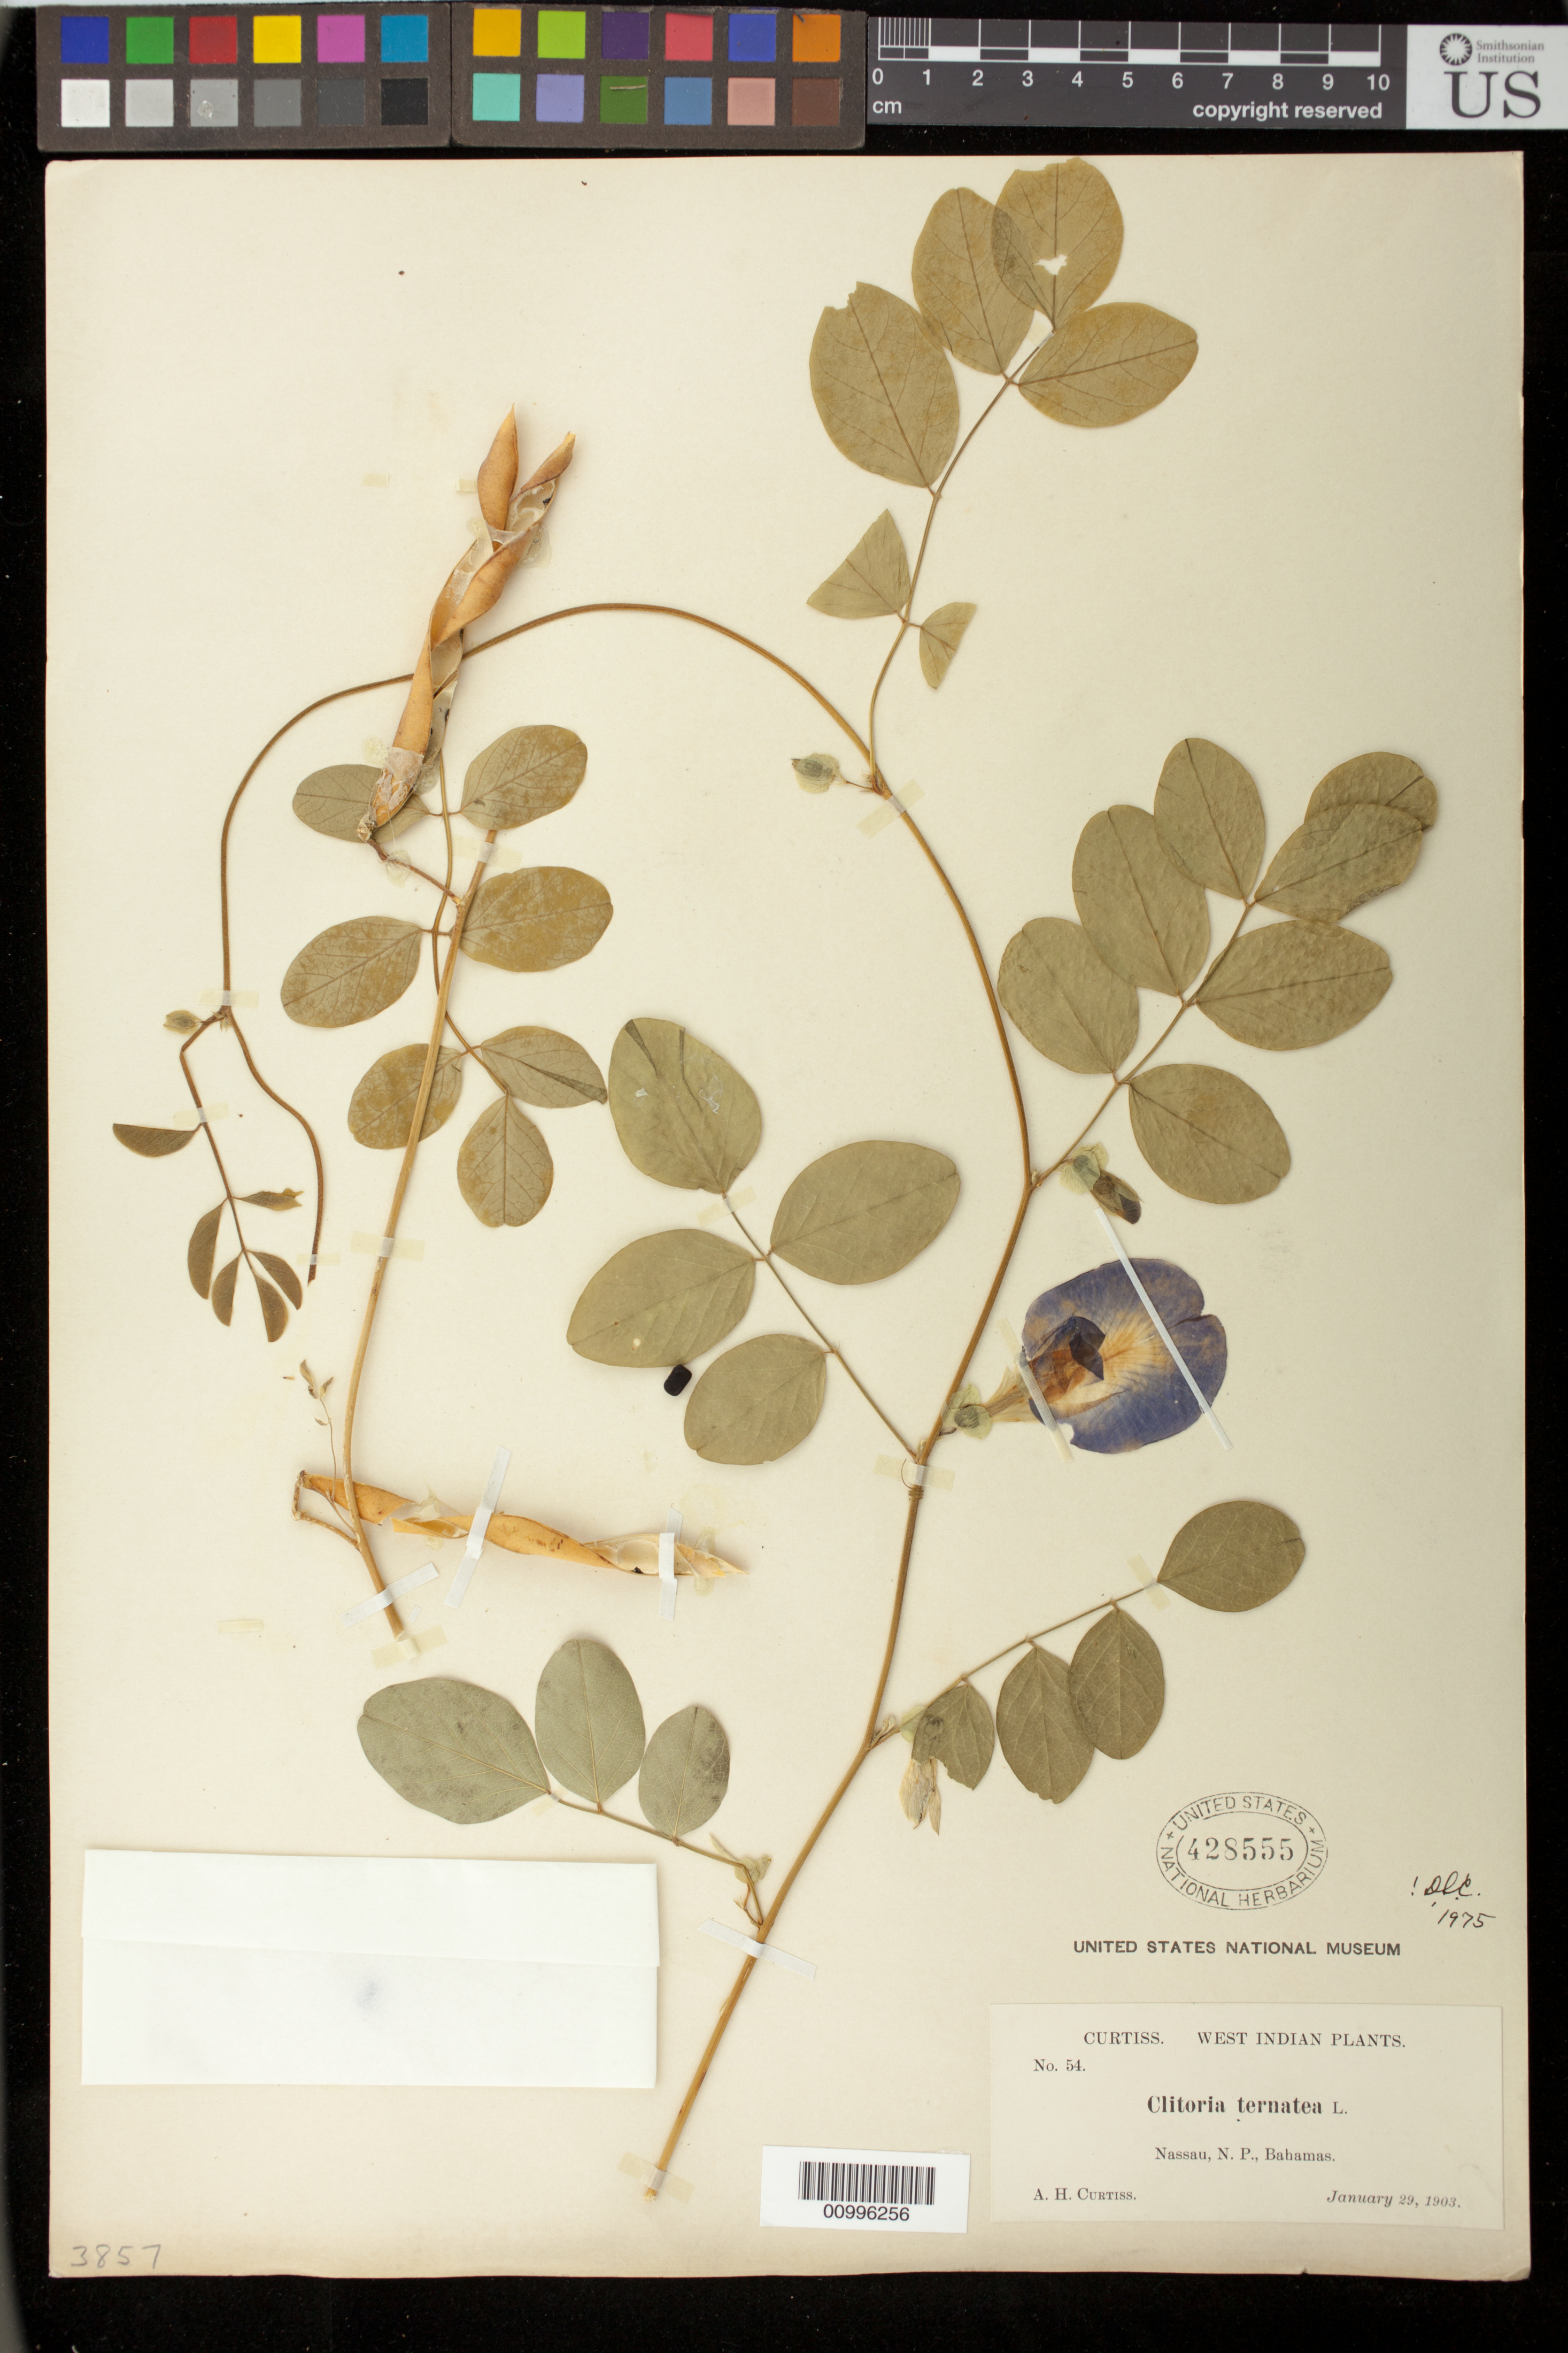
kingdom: Plantae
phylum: Tracheophyta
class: Magnoliopsida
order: Fabales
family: Fabaceae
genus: Clitoria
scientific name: Clitoria ternatea var. ternatea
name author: L.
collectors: A. H. Curtiss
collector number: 54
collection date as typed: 29 Jan 1903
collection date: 1903-01-29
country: Bahamas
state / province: New Providence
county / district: Nassau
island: New Providence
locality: Nassau, N.P. Bahammas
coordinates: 0 N, 0 E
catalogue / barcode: US 428555